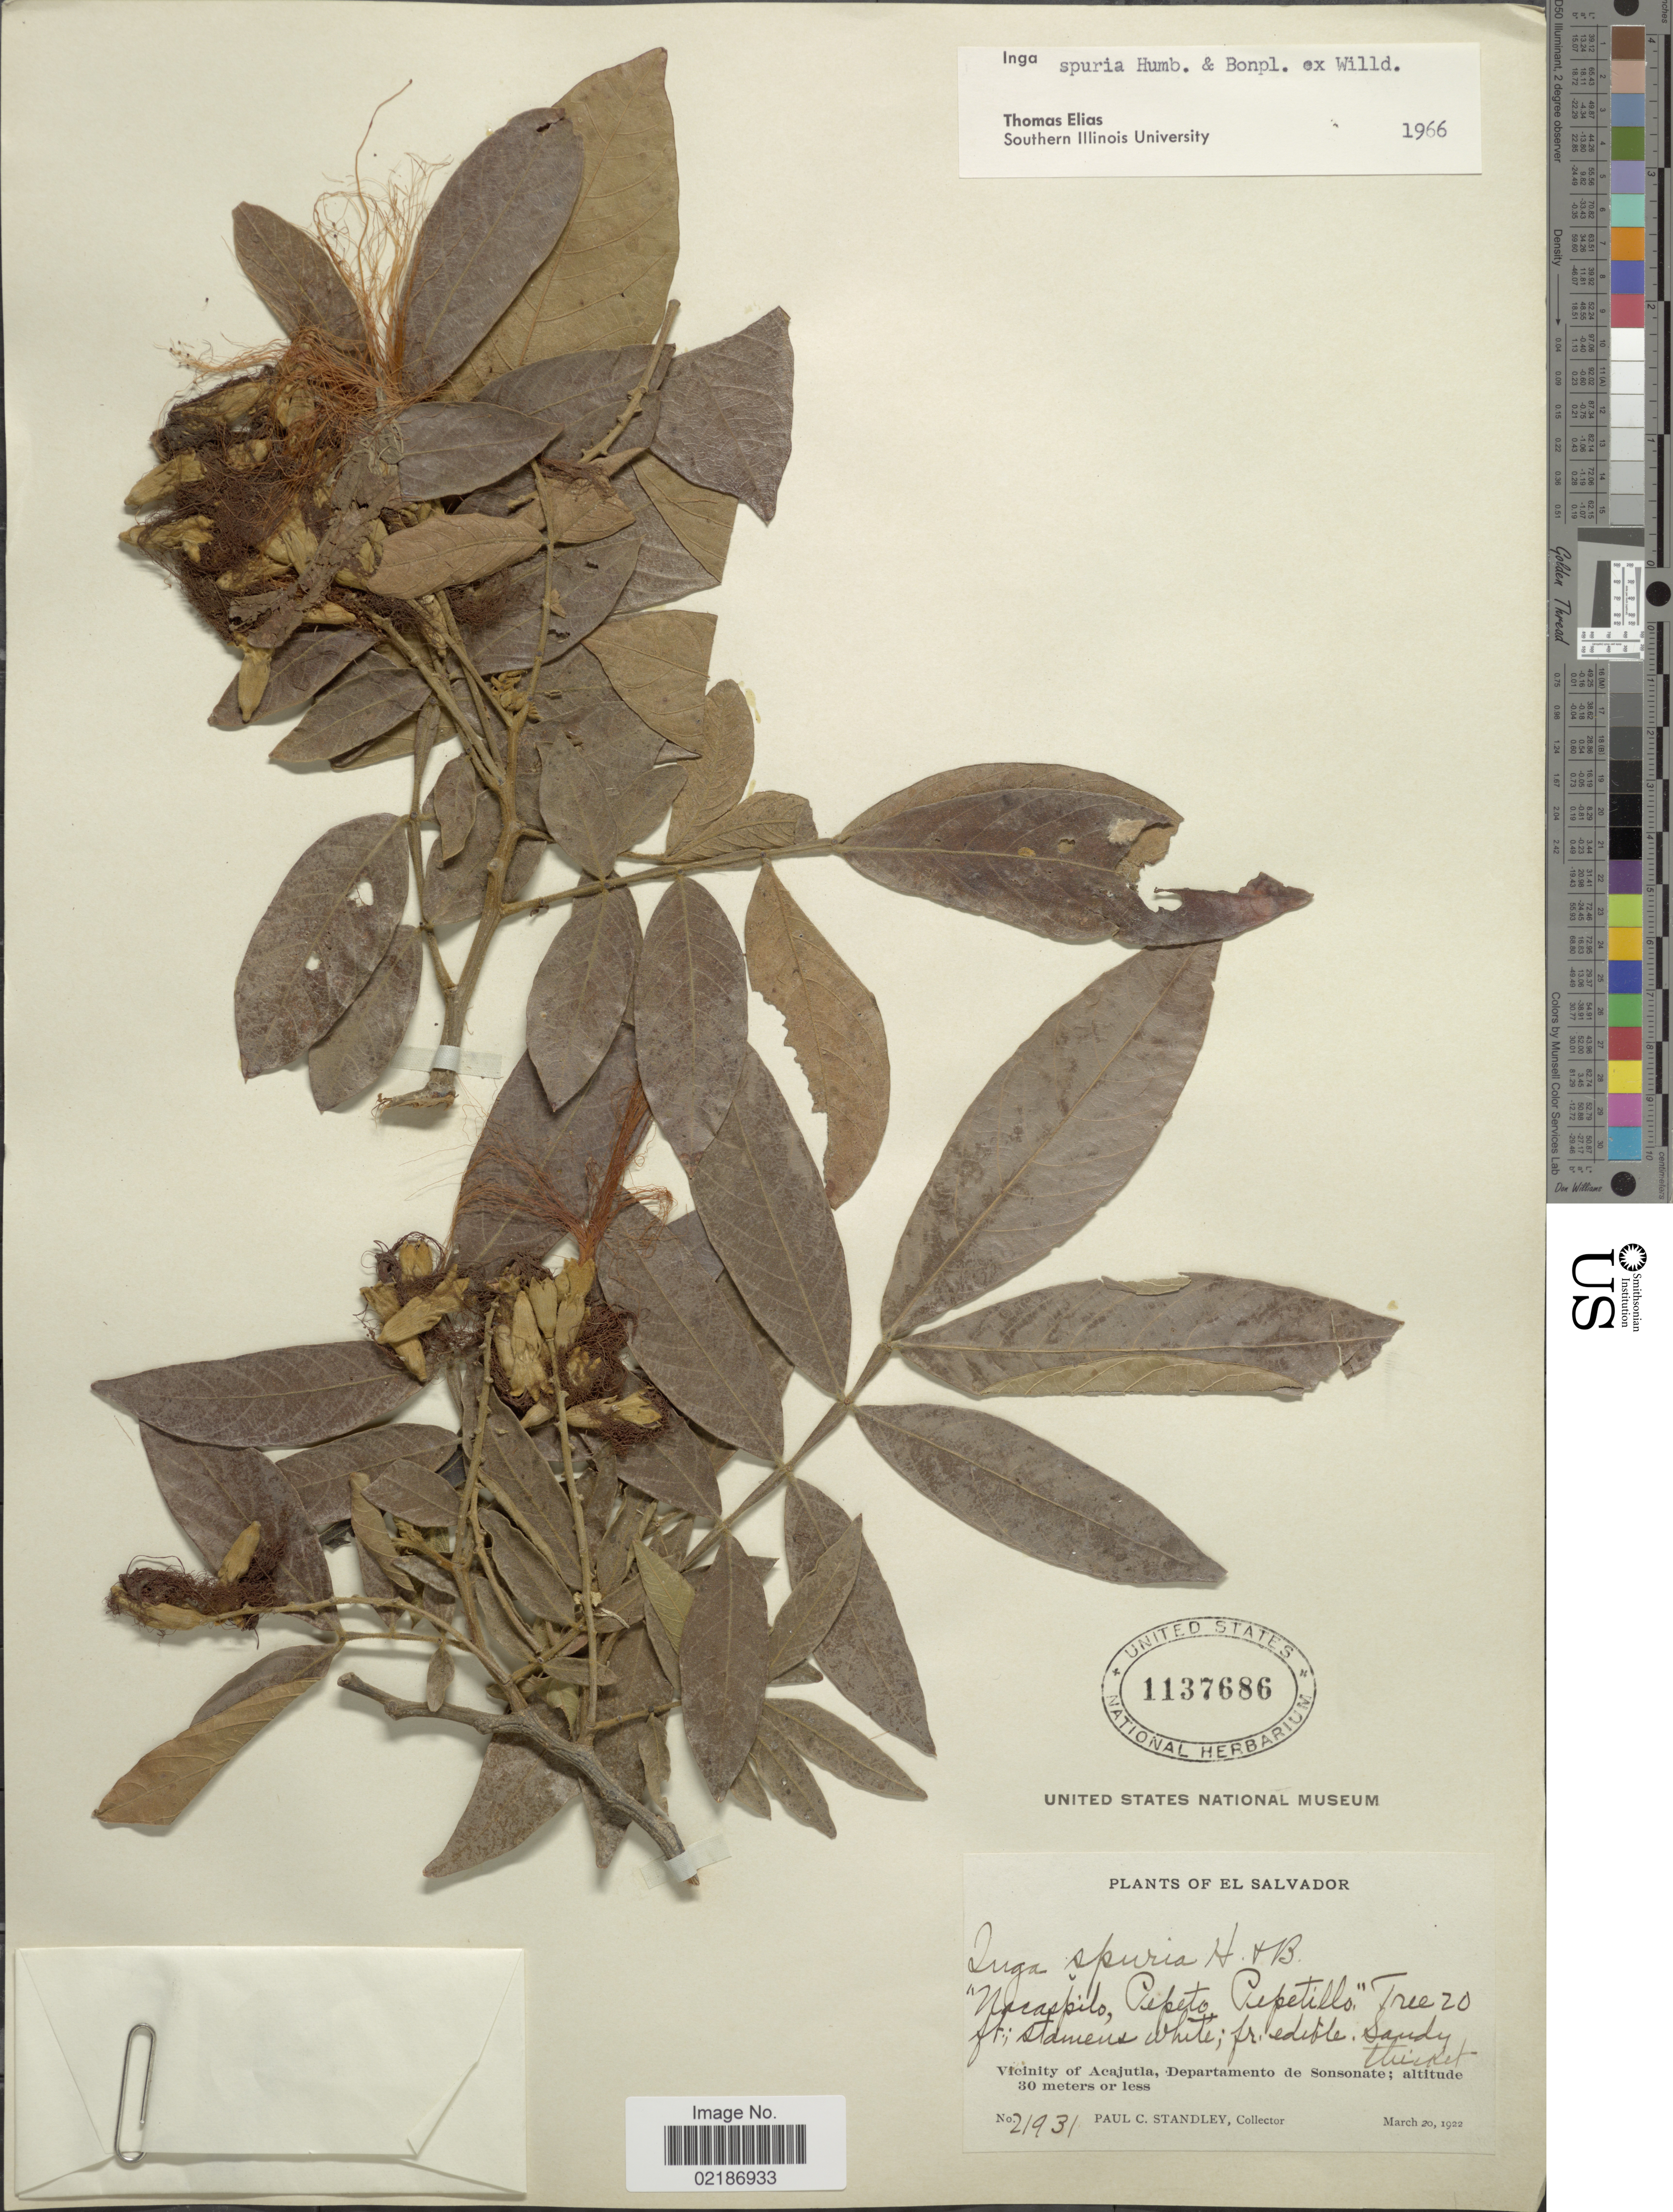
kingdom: Plantae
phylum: Tracheophyta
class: Magnoliopsida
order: Fabales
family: Fabaceae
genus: Inga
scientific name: Inga vera subsp. vera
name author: Willd.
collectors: P. C. Standley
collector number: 21931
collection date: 1922-03-20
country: El Salvador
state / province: Sonsonate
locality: Vicinity of Acajutla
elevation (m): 30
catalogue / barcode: US 1137686